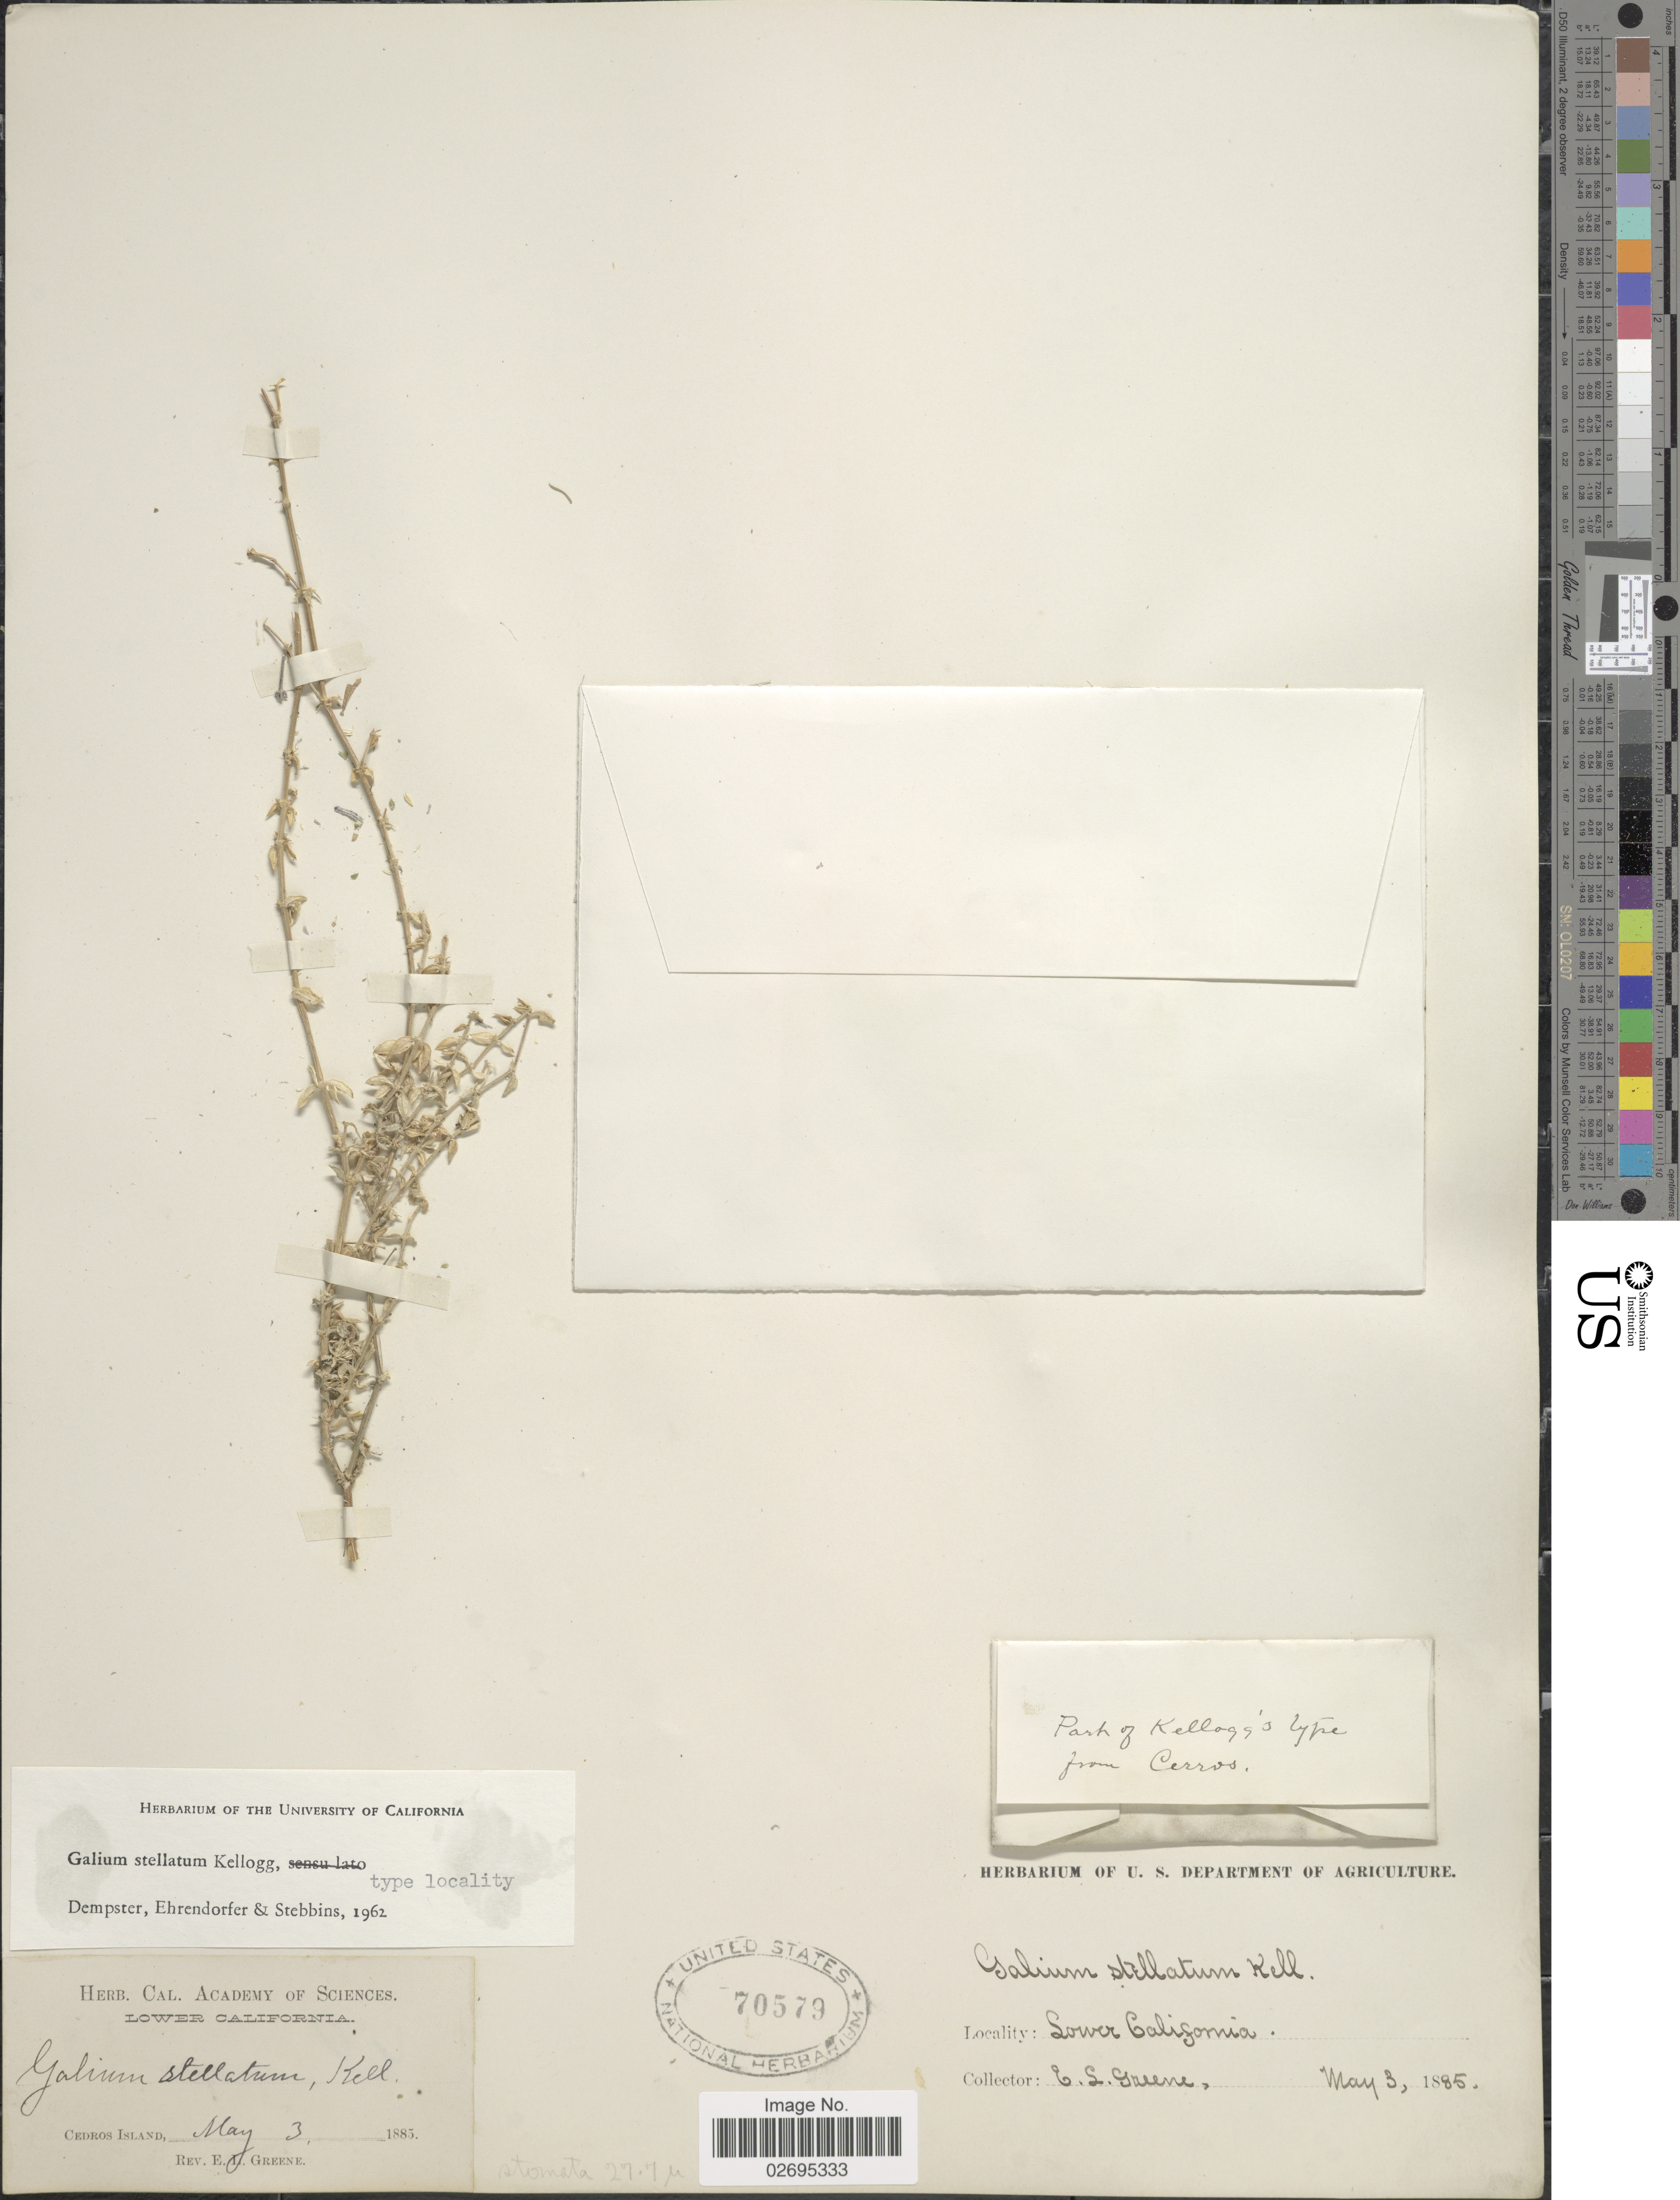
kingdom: Plantae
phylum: Tracheophyta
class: Magnoliopsida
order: Gentianales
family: Rubiaceae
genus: Galium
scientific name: Galium stellatum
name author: Kellogg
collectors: E. L. Greene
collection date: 1895-05-03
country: Mexico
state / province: Baja California Norte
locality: Lower California, Cedros Island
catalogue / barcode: US 70579